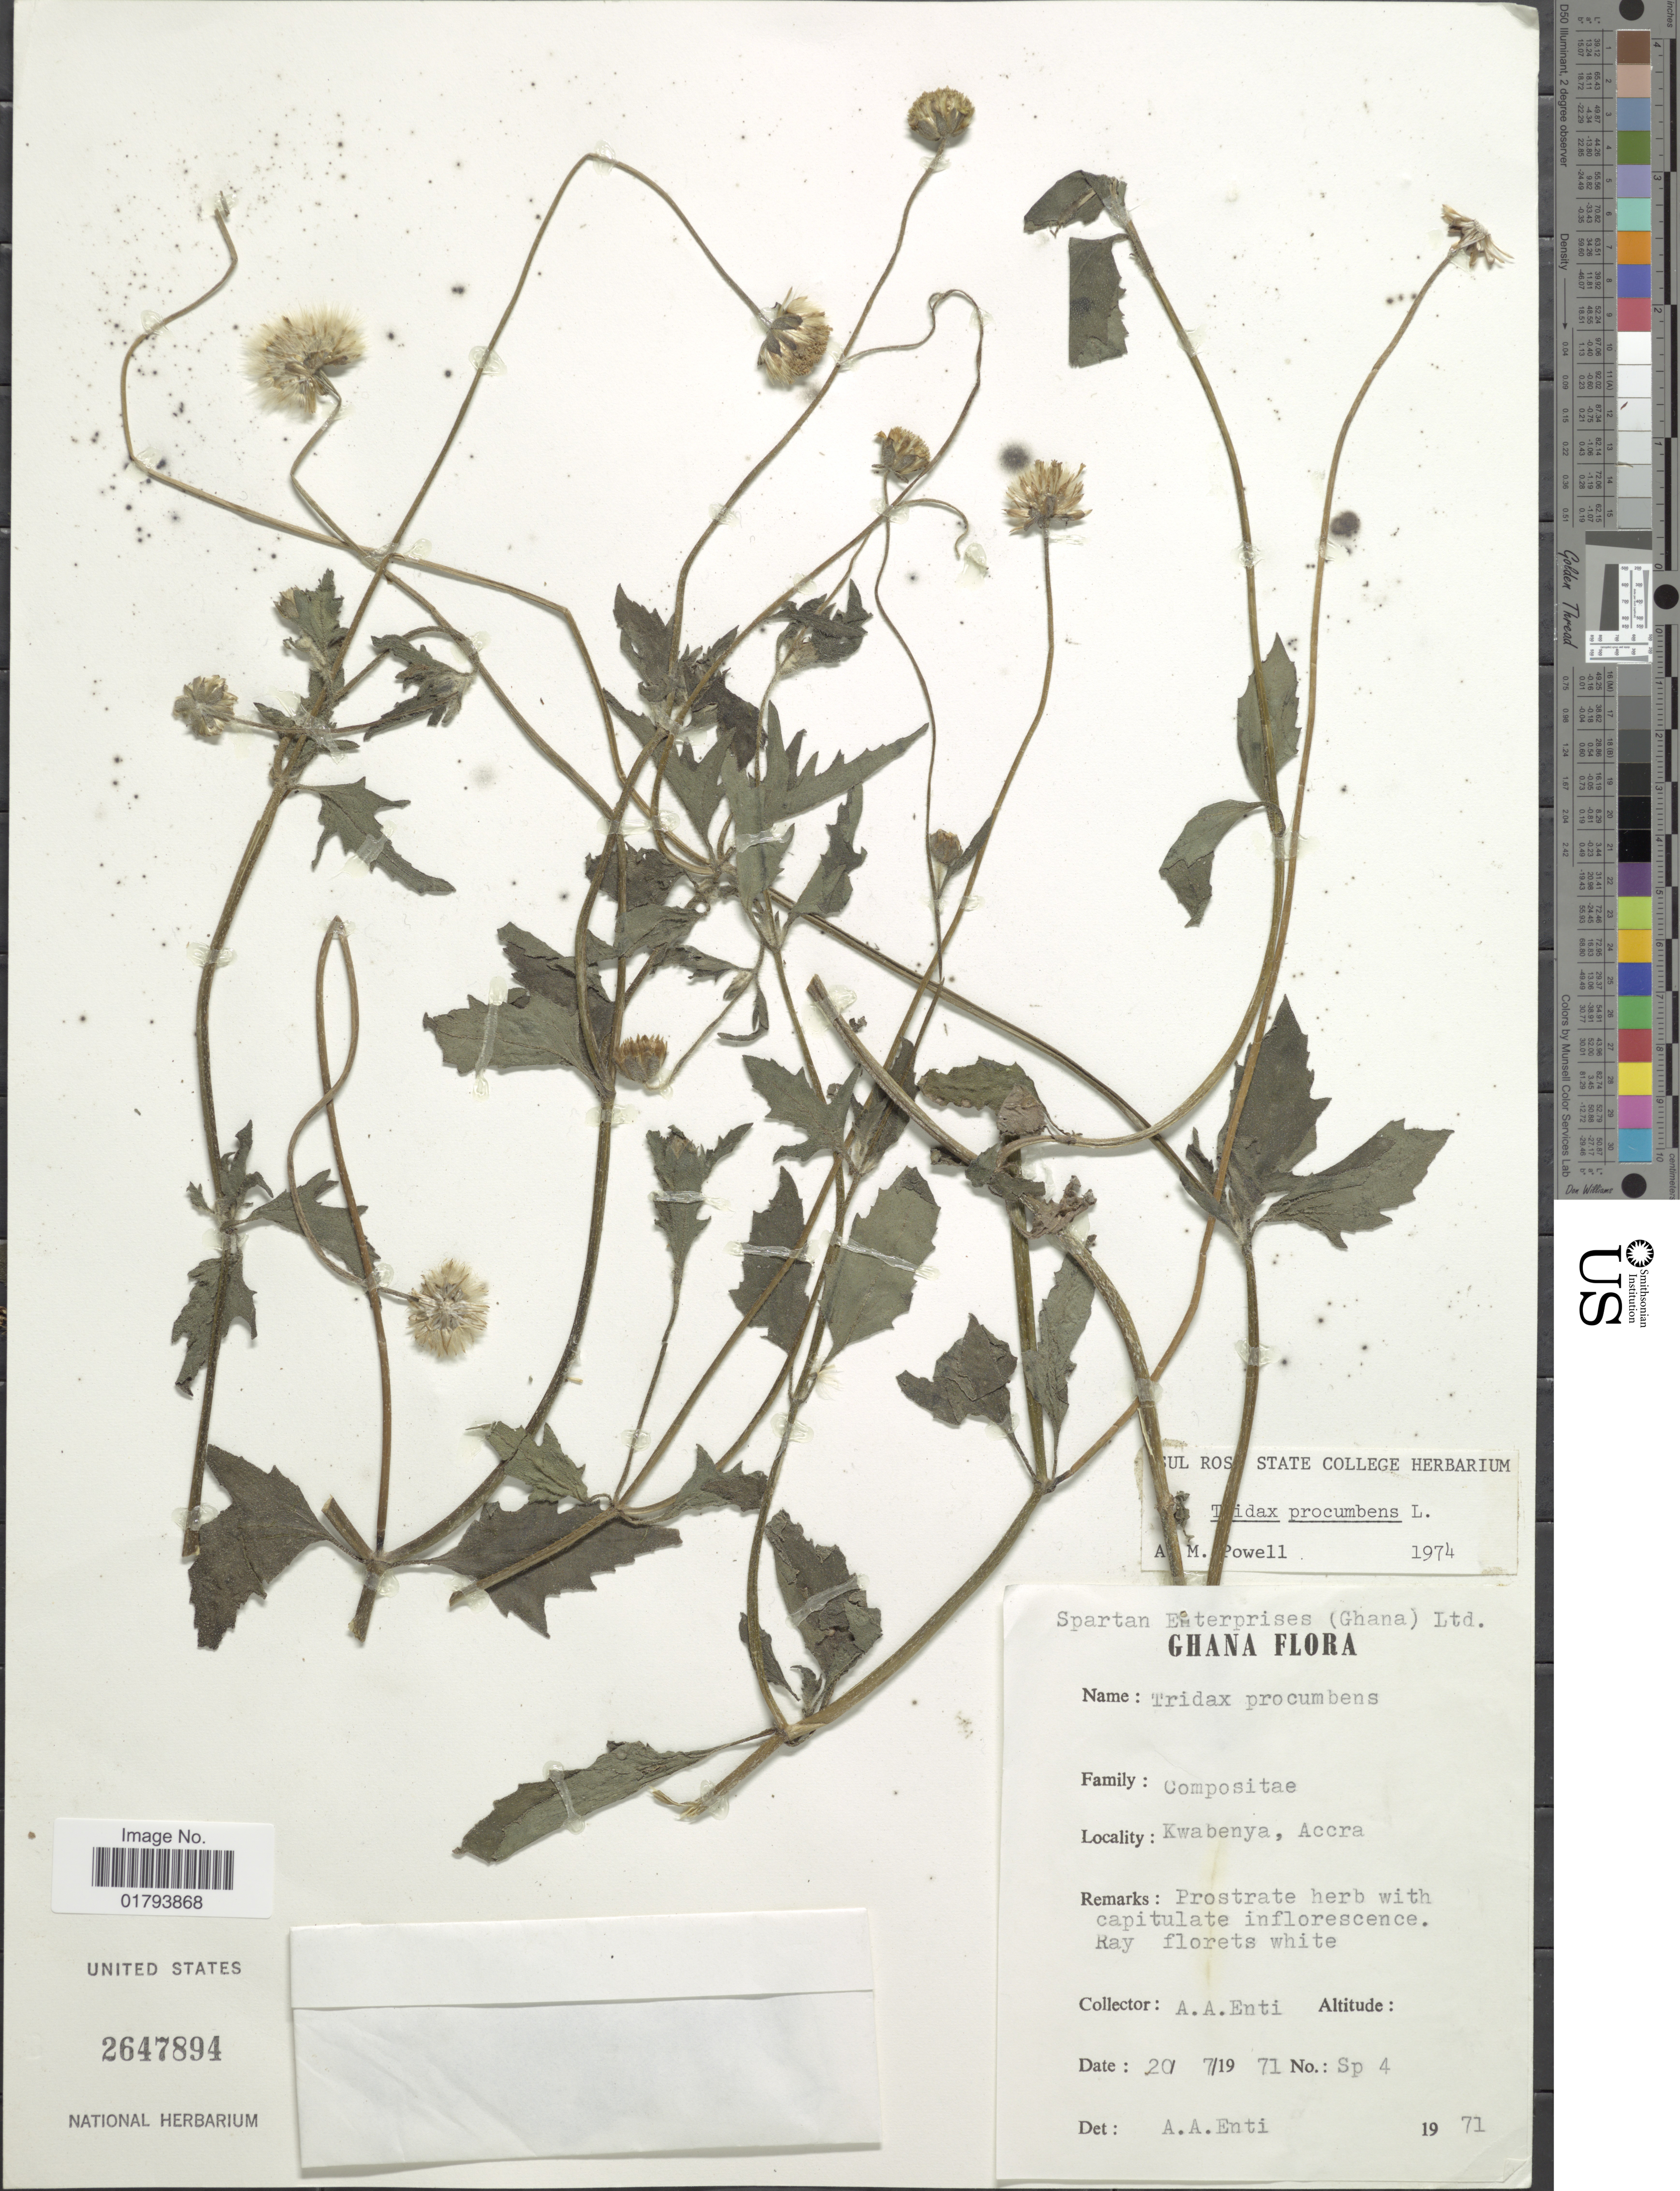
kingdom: Plantae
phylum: Tracheophyta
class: Magnoliopsida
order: Asterales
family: Asteraceae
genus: Tridax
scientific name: Tridax procumbens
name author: L.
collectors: A. Enti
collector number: Sp4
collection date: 1971-07-20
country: Ghana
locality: Kwabenya, Accra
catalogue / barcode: US 2647894